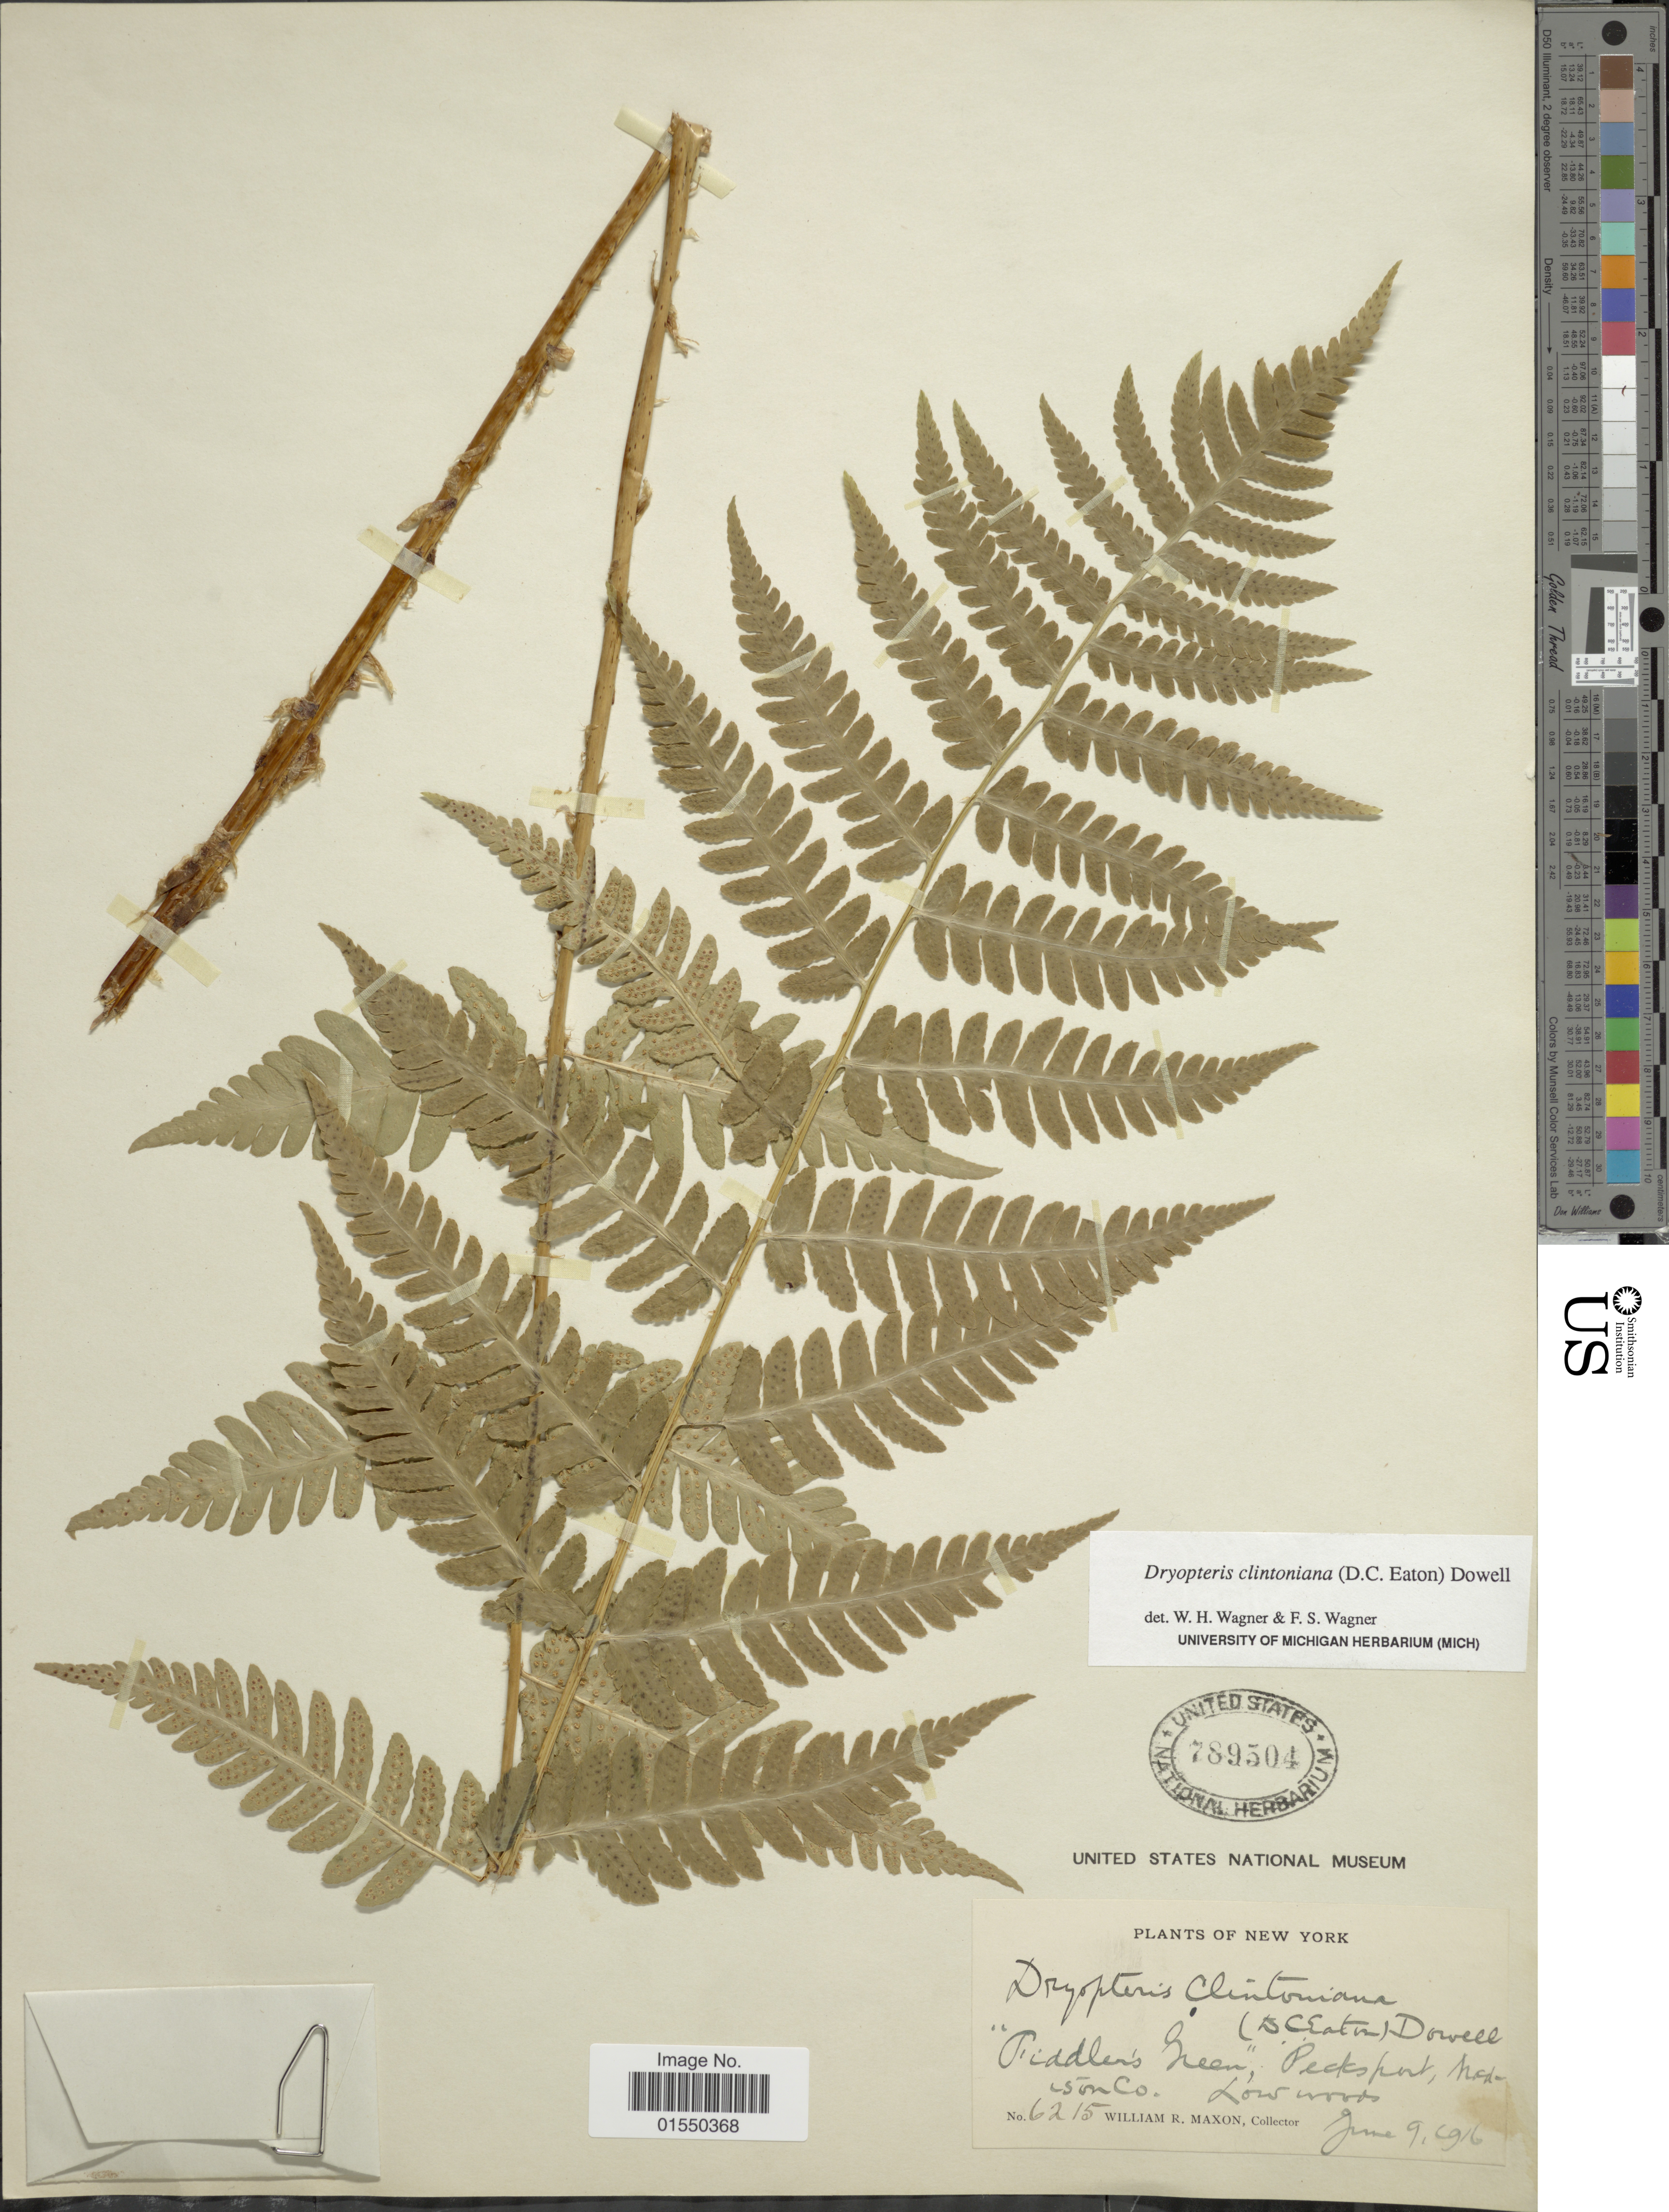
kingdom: Plantae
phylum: Tracheophyta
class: Polypodiopsida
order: Polypodiales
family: Dryopteridaceae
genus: Dryopteris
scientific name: Dryopteris clintoniana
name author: (D.C. Eaton) Dowell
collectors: W. R. Maxon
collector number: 6215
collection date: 1916-06-09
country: United States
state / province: New York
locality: Fiddler's Green, Pecksport, Madison Co.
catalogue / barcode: US 789504